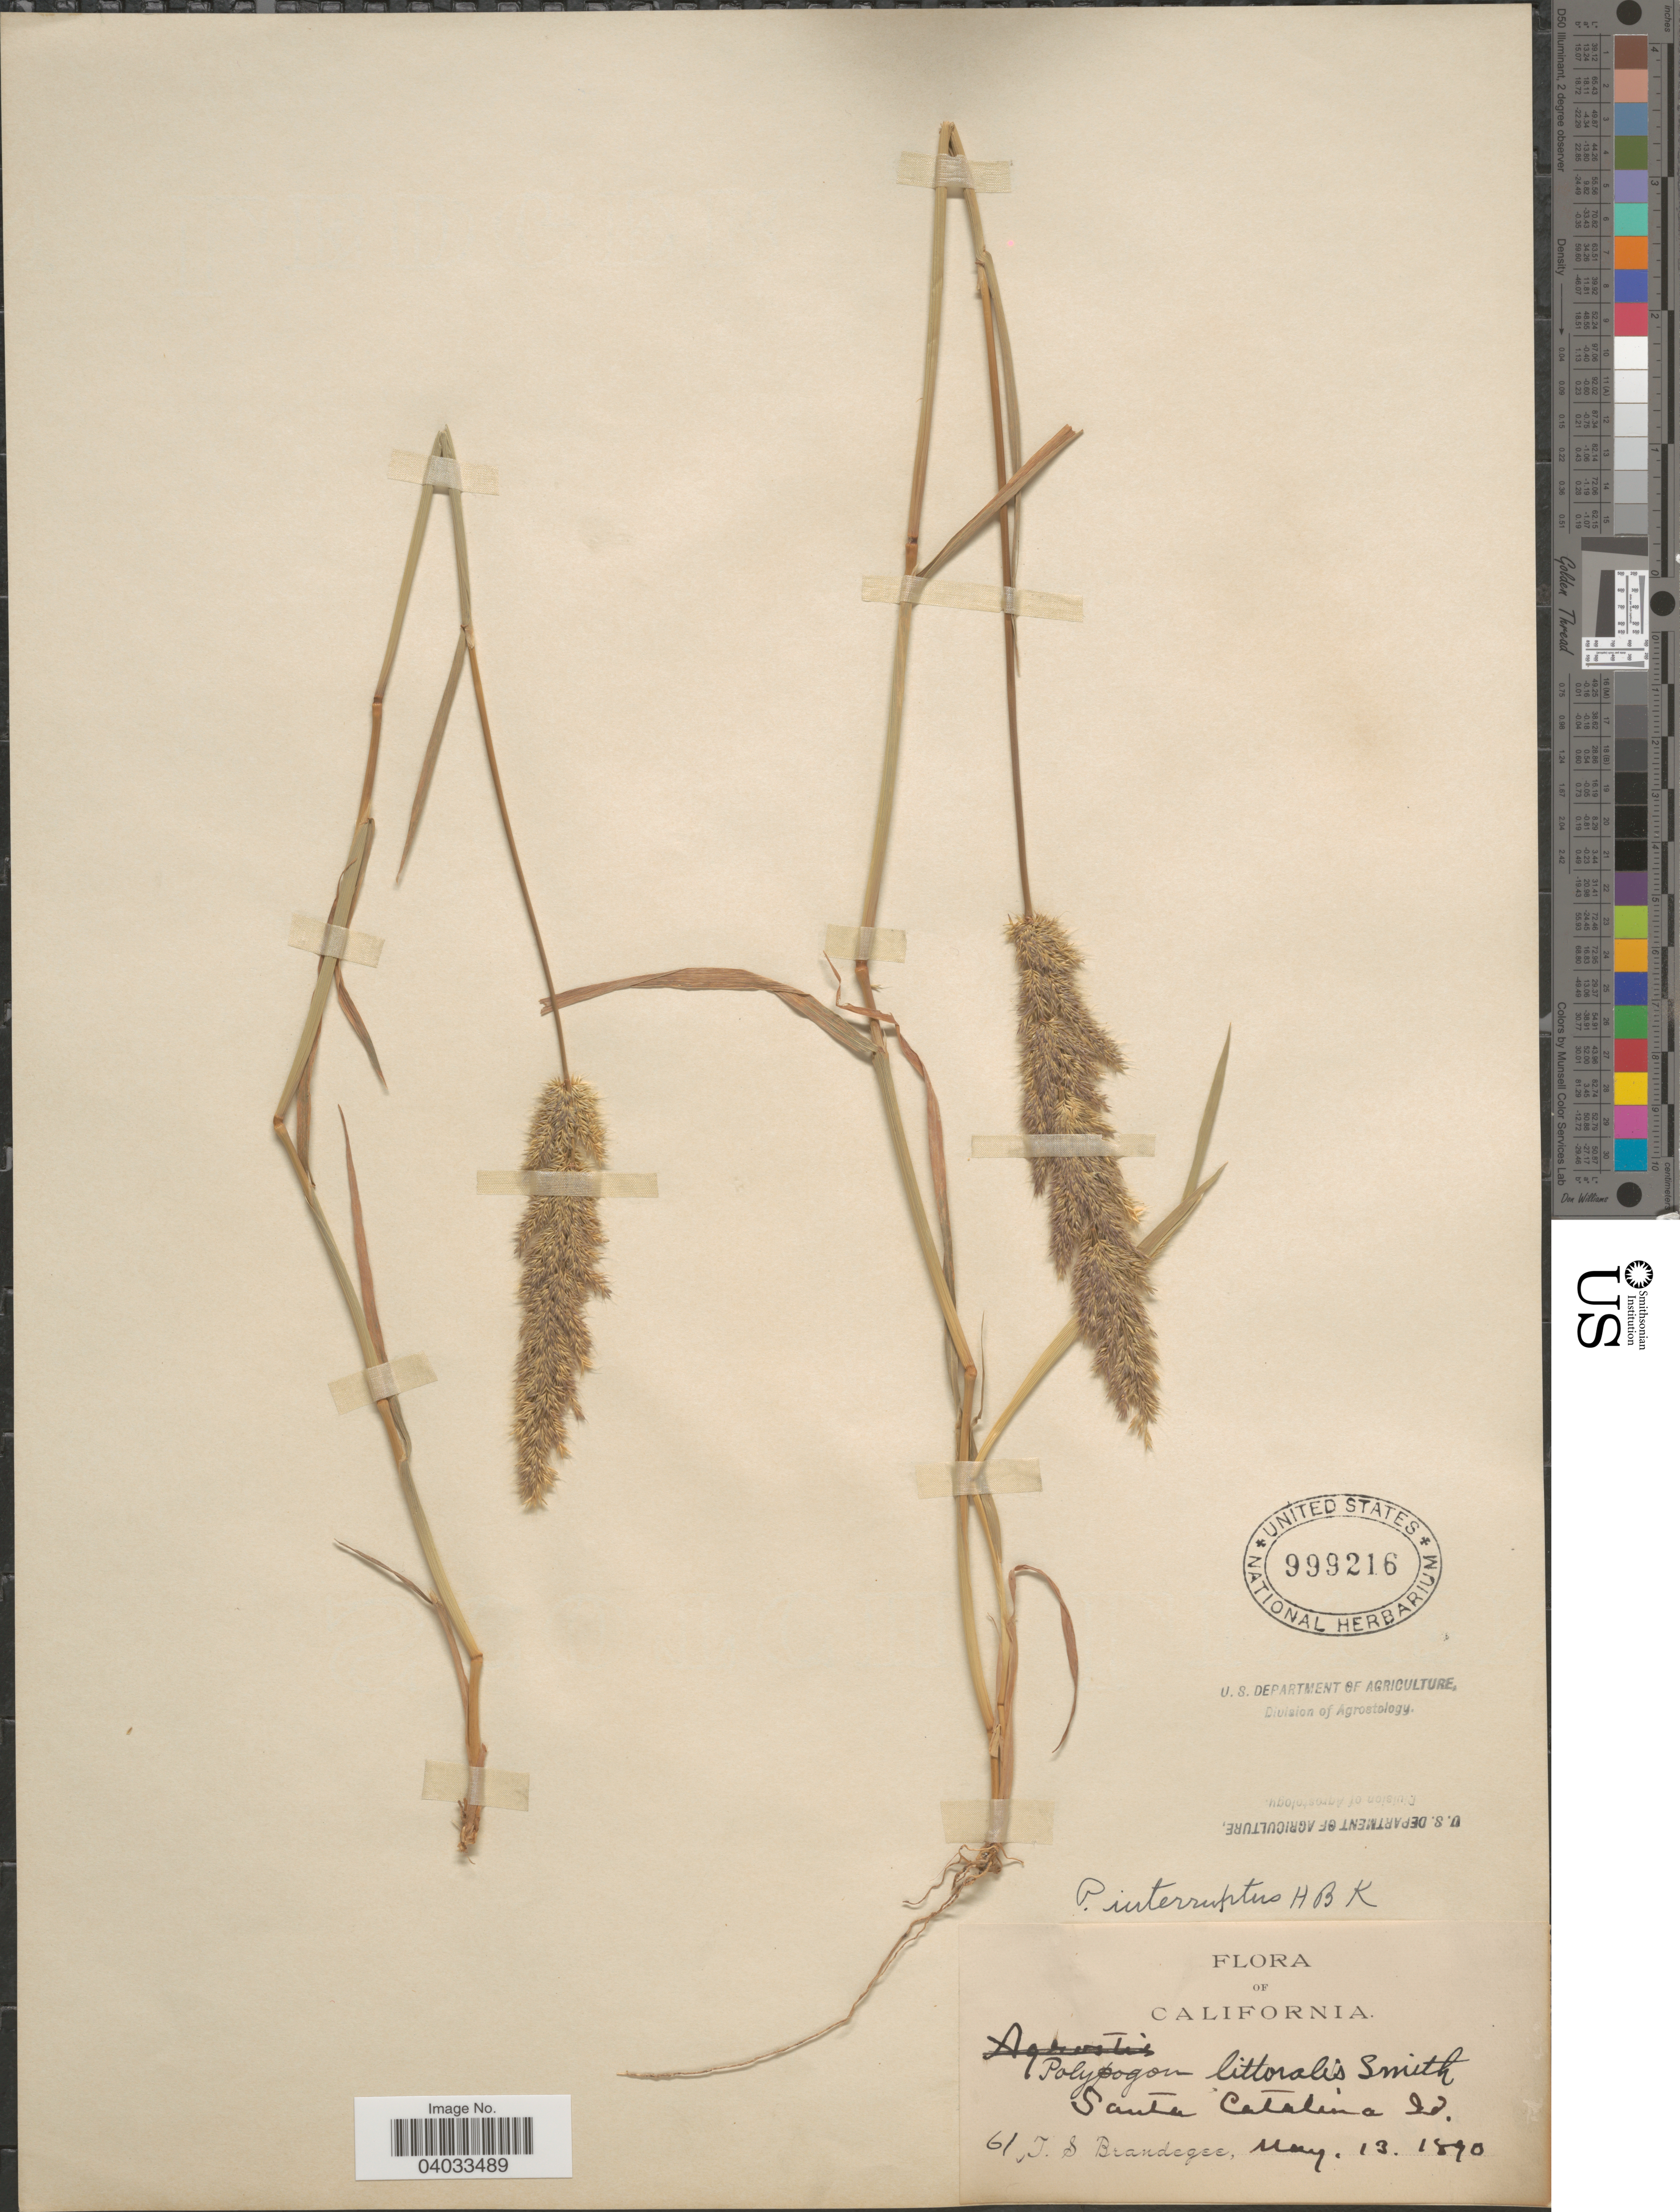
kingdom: Plantae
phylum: Tracheophyta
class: Liliopsida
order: Poales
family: Poaceae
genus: Polypogon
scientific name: Polypogon interruptus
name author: Kunth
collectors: T. S. Brandegee (herbarium)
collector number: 61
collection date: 1890-05-13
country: United States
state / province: California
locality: Santa Catalina Id.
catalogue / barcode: US 999216